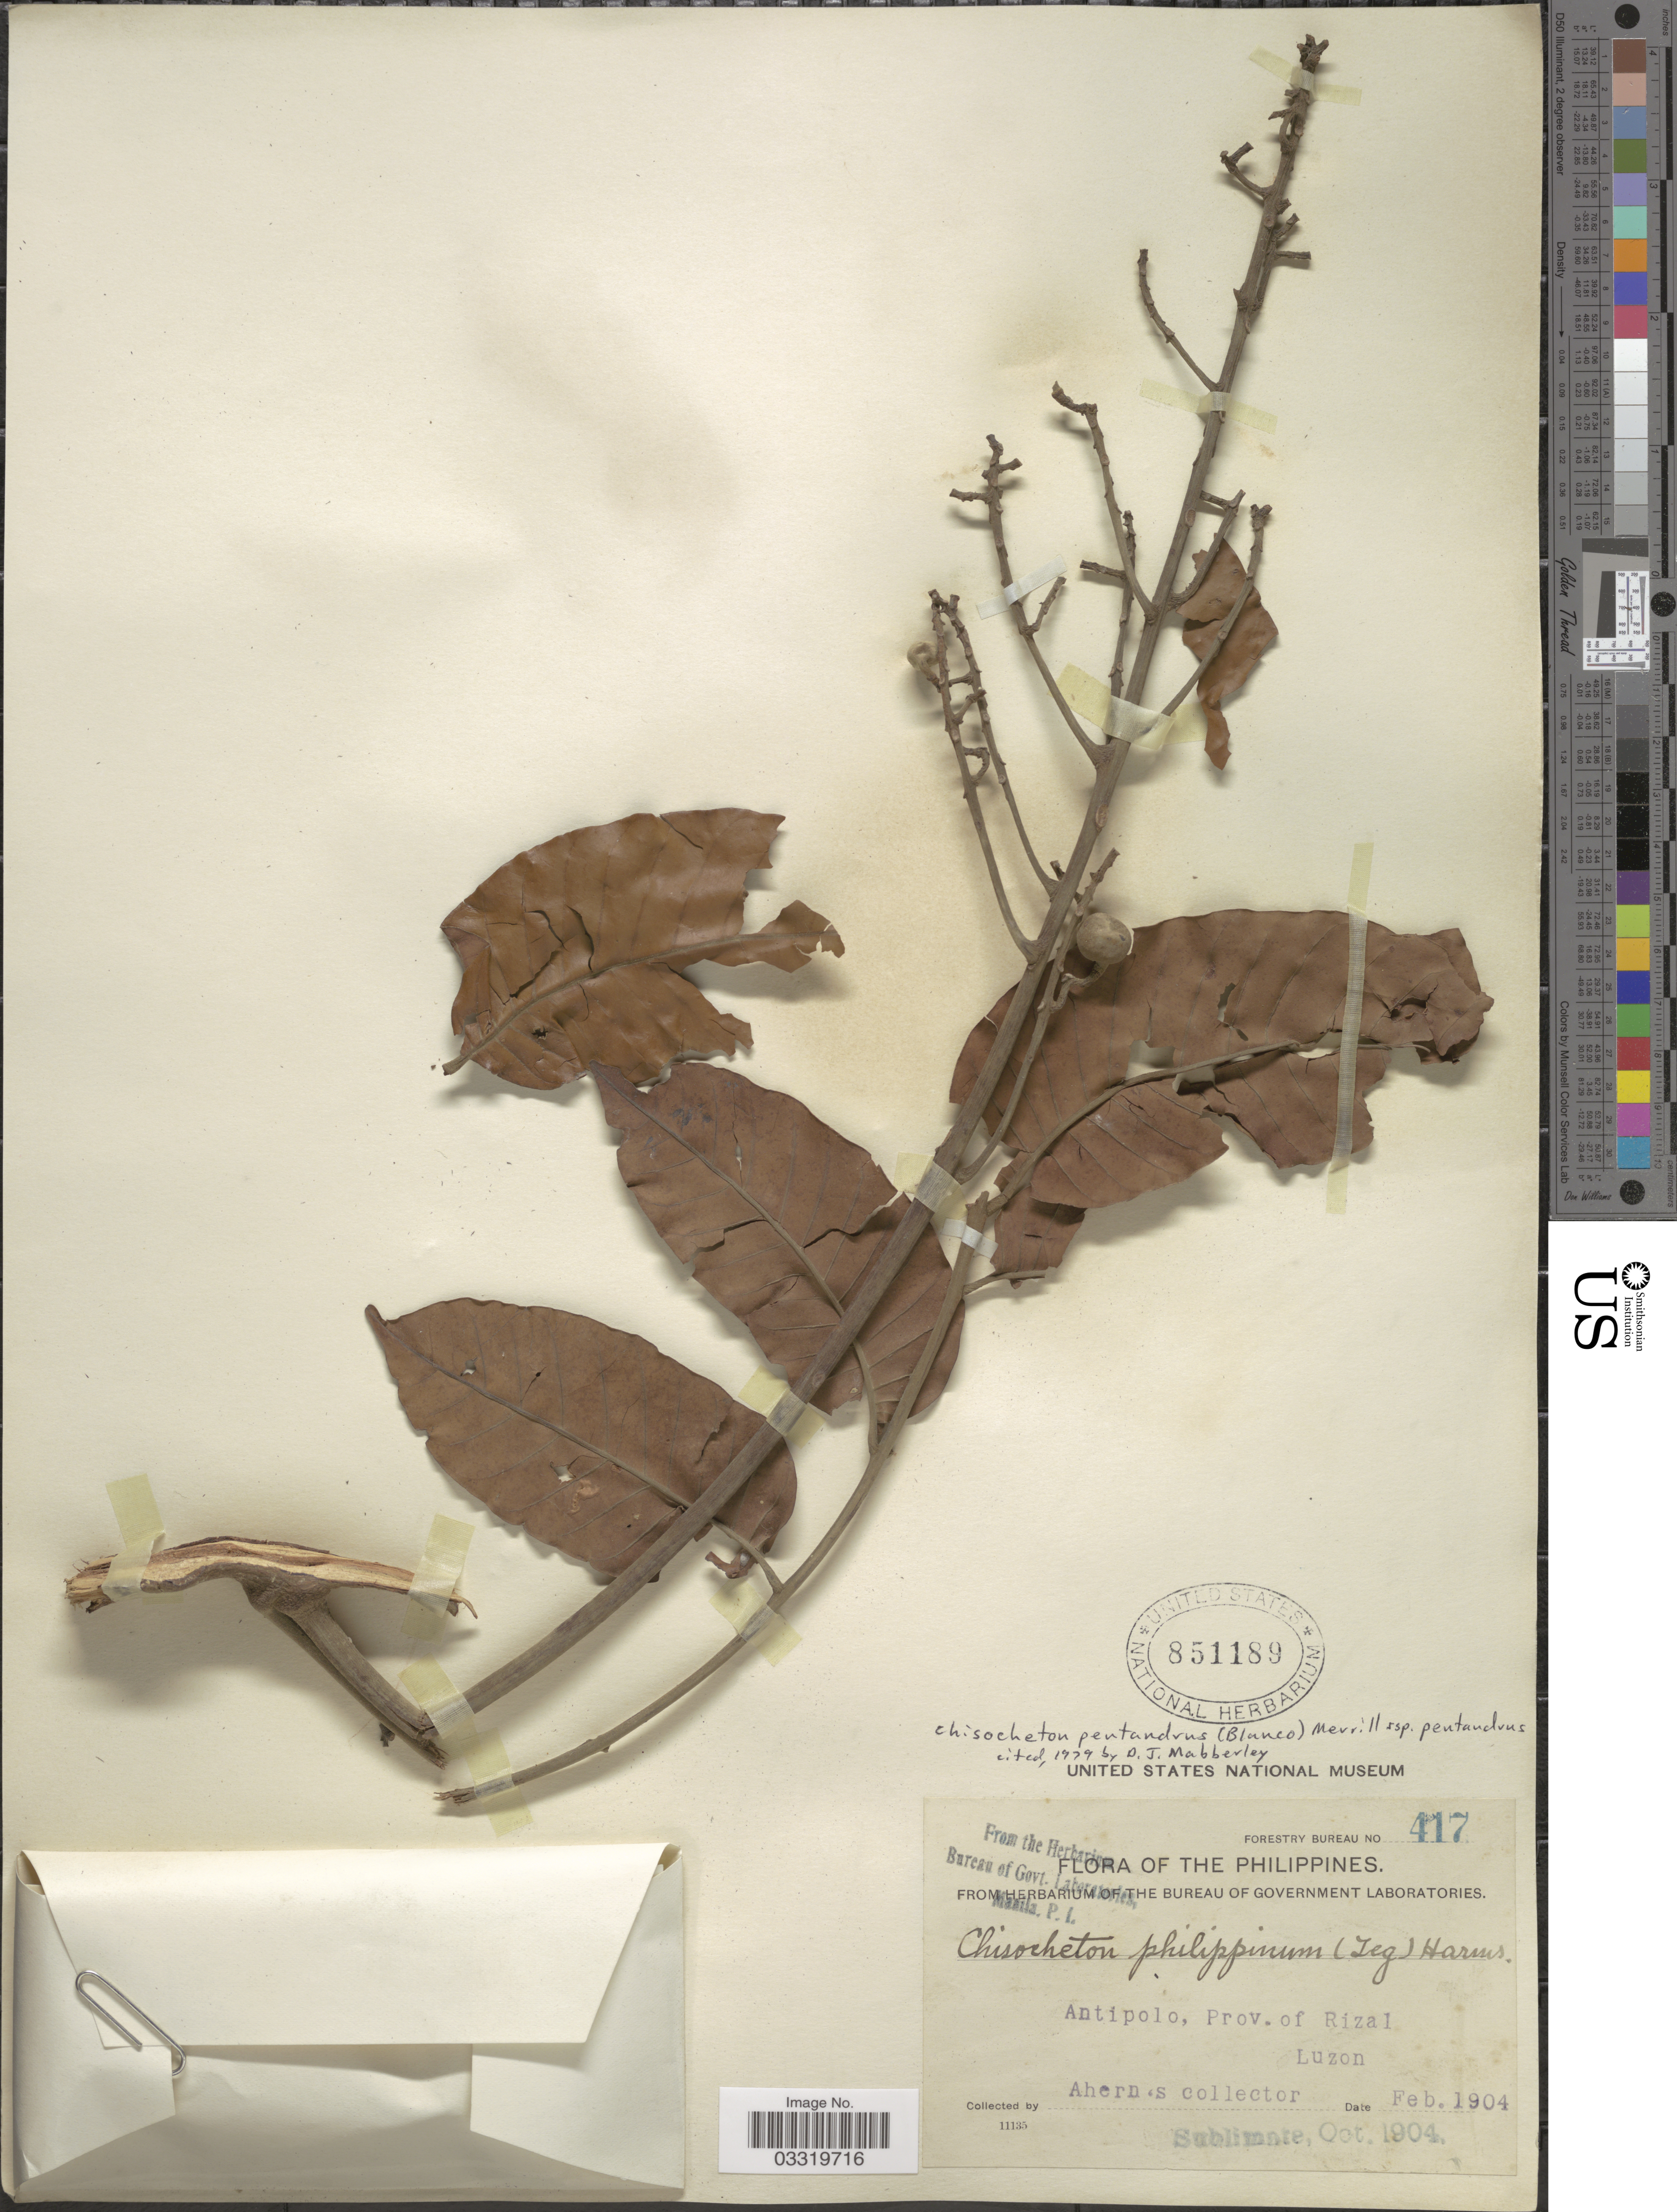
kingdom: Plantae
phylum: Tracheophyta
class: Magnoliopsida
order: Sapindales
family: Meliaceae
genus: Chisocheton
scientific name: Chisocheton pentandrus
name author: (Blanco) Merr.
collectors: Ahern's collector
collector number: Forestry Bureau 417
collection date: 1904-02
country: Philippines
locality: Antipolo, Prov. of Rizal, Luzon.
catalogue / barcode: US 851189